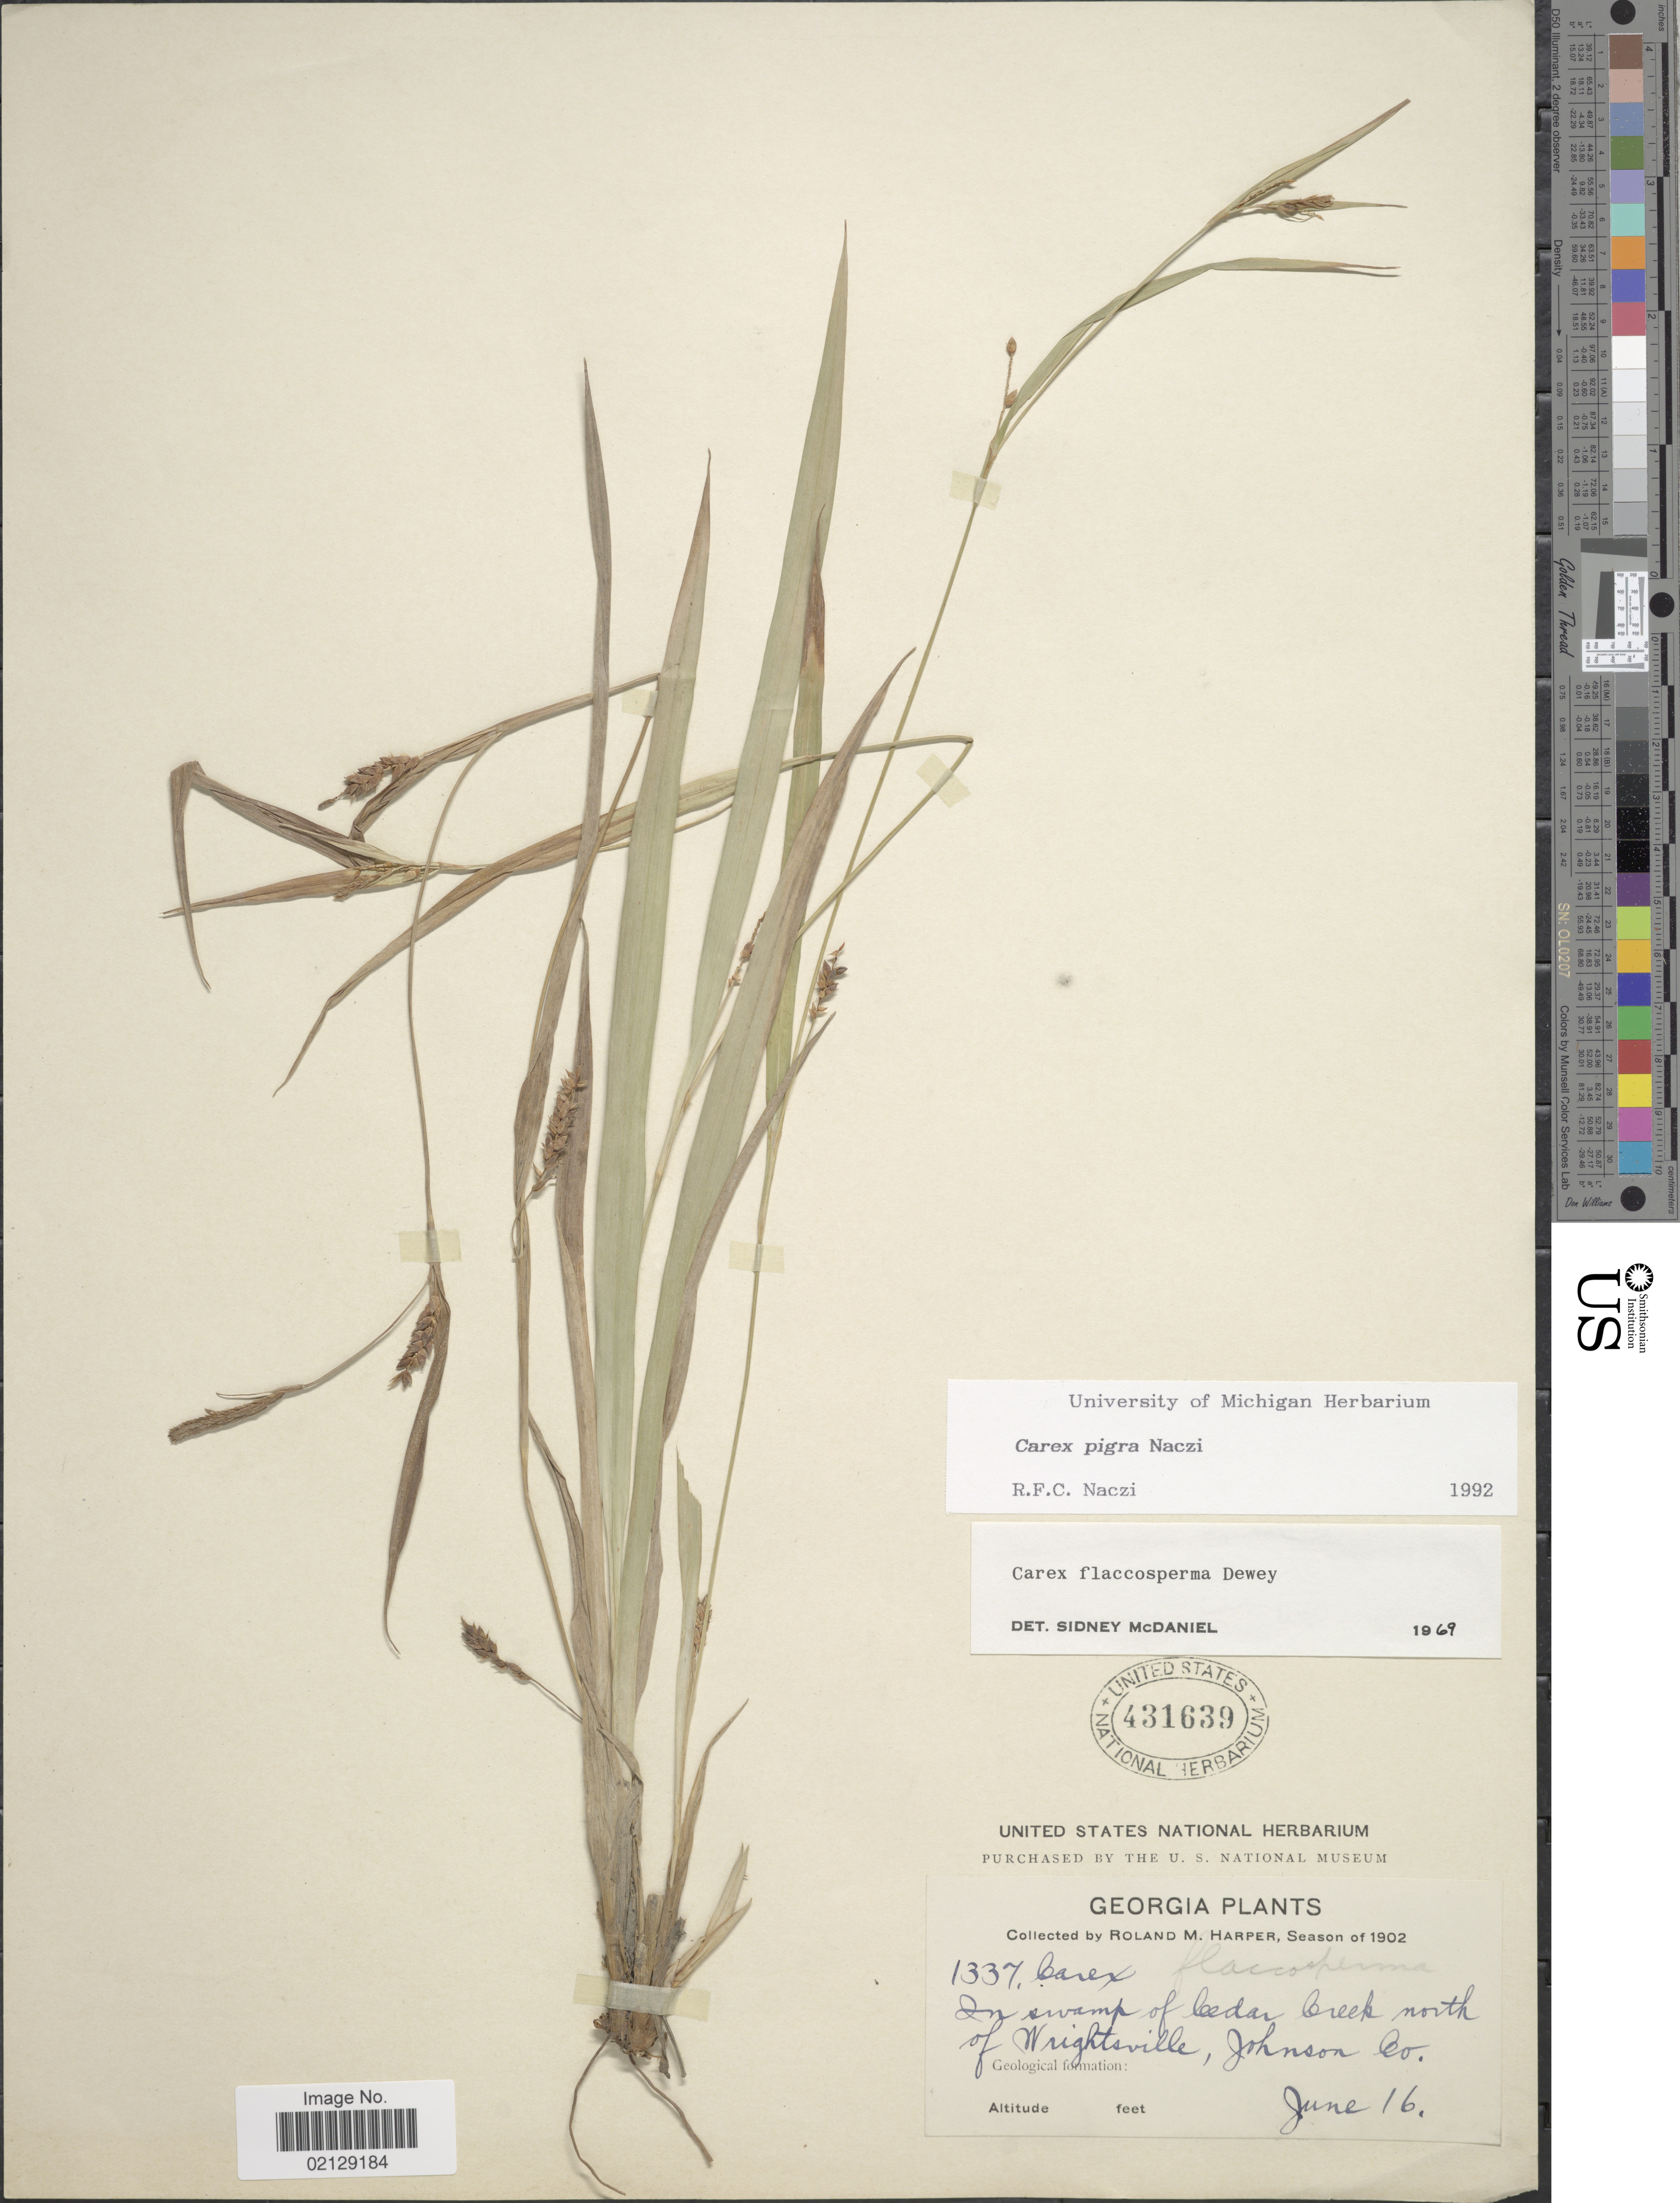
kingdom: Plantae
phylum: Tracheophyta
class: Liliopsida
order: Poales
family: Cyperaceae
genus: Carex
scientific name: Carex pigra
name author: Naczi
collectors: R. M. Harper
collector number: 1337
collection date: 1902-06-16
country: United States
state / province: Georgia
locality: In swamp of Cedar Creek north of Wrightsville, Johnson Co.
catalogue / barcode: US 431639